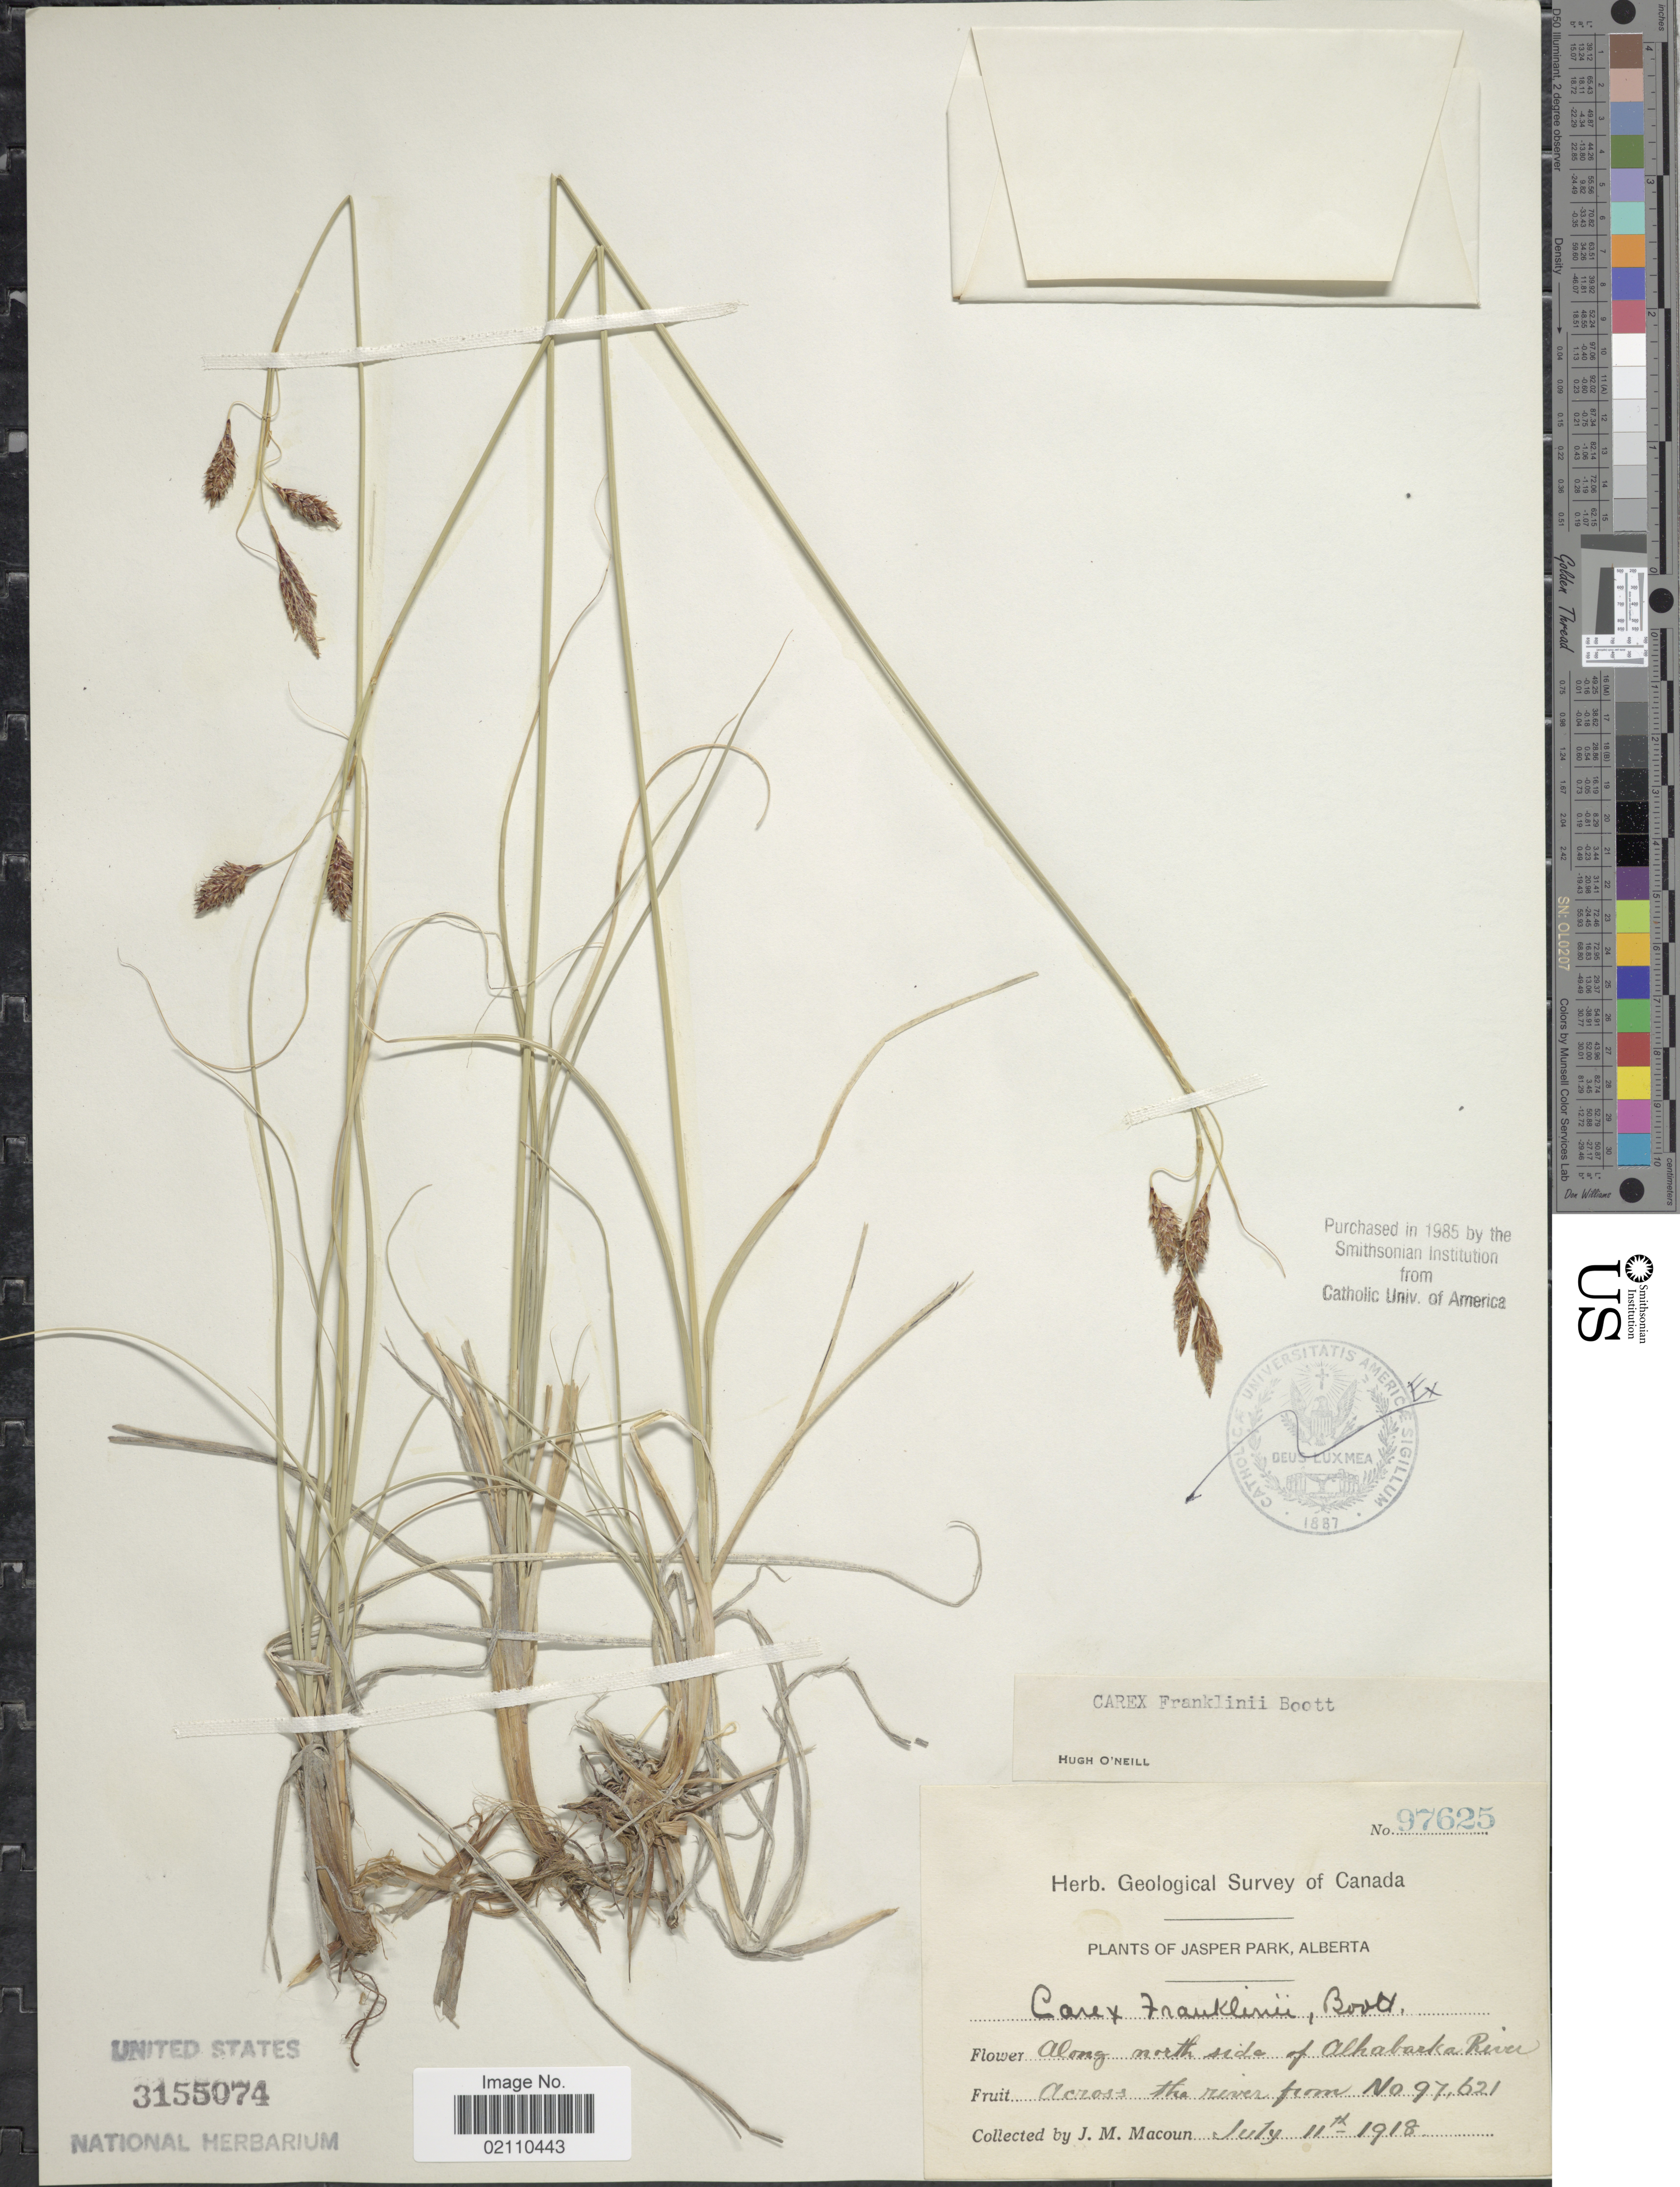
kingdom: Plantae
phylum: Tracheophyta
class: Liliopsida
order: Poales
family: Cyperaceae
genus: Carex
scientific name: Carex petricosa var. petricosa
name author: Dewey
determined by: Strong, Mark T., (BOT), Smithsonian Institution - National Museum of Natural History (UNITED STATES)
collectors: J. M. Macoun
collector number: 97625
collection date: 1918-07-11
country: Canada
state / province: Alberta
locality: Jasper Park, Along north side of Athabaska River. Across the river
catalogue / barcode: US 3155074